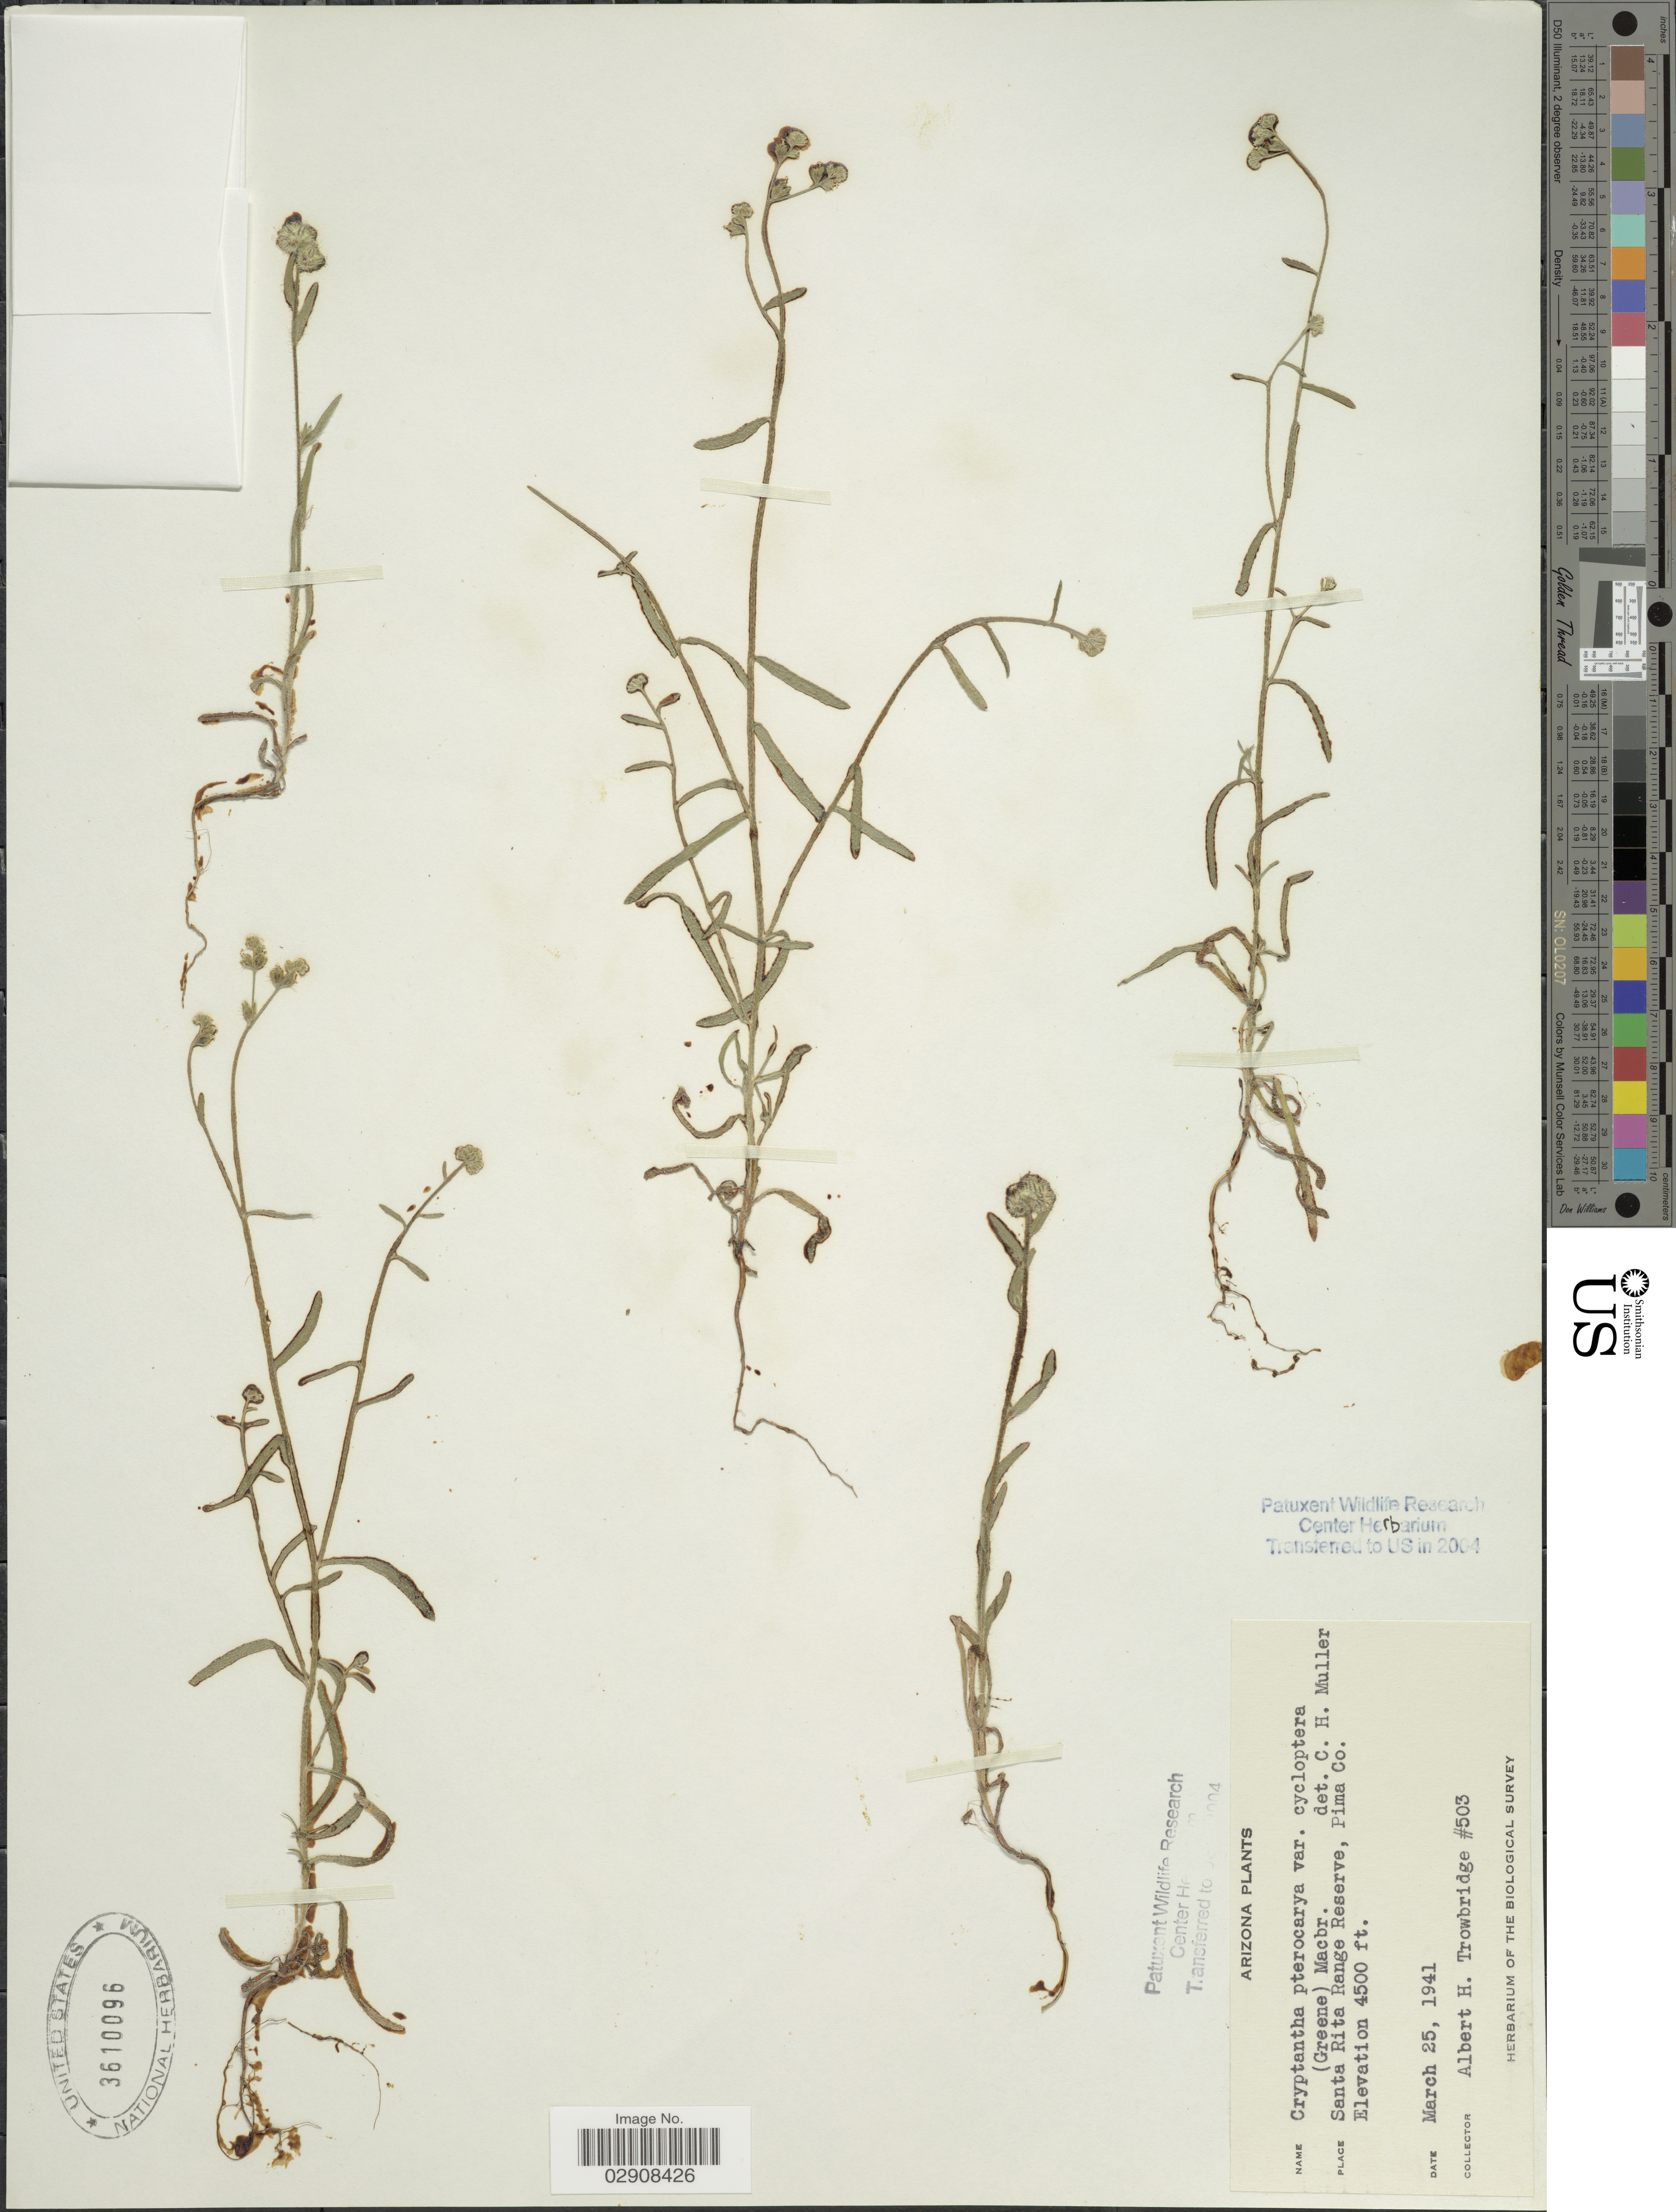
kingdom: Plantae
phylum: Tracheophyta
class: Magnoliopsida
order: Boraginales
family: Boraginaceae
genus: Cryptantha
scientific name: Cryptantha pterocarya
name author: (Torr.) Greene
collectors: A. H. Trowbridge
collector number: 503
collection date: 1941-03-25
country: United States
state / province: Arizona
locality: Santa Rita Range Reserve, Pima Co.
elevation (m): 1372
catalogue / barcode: US 3610096